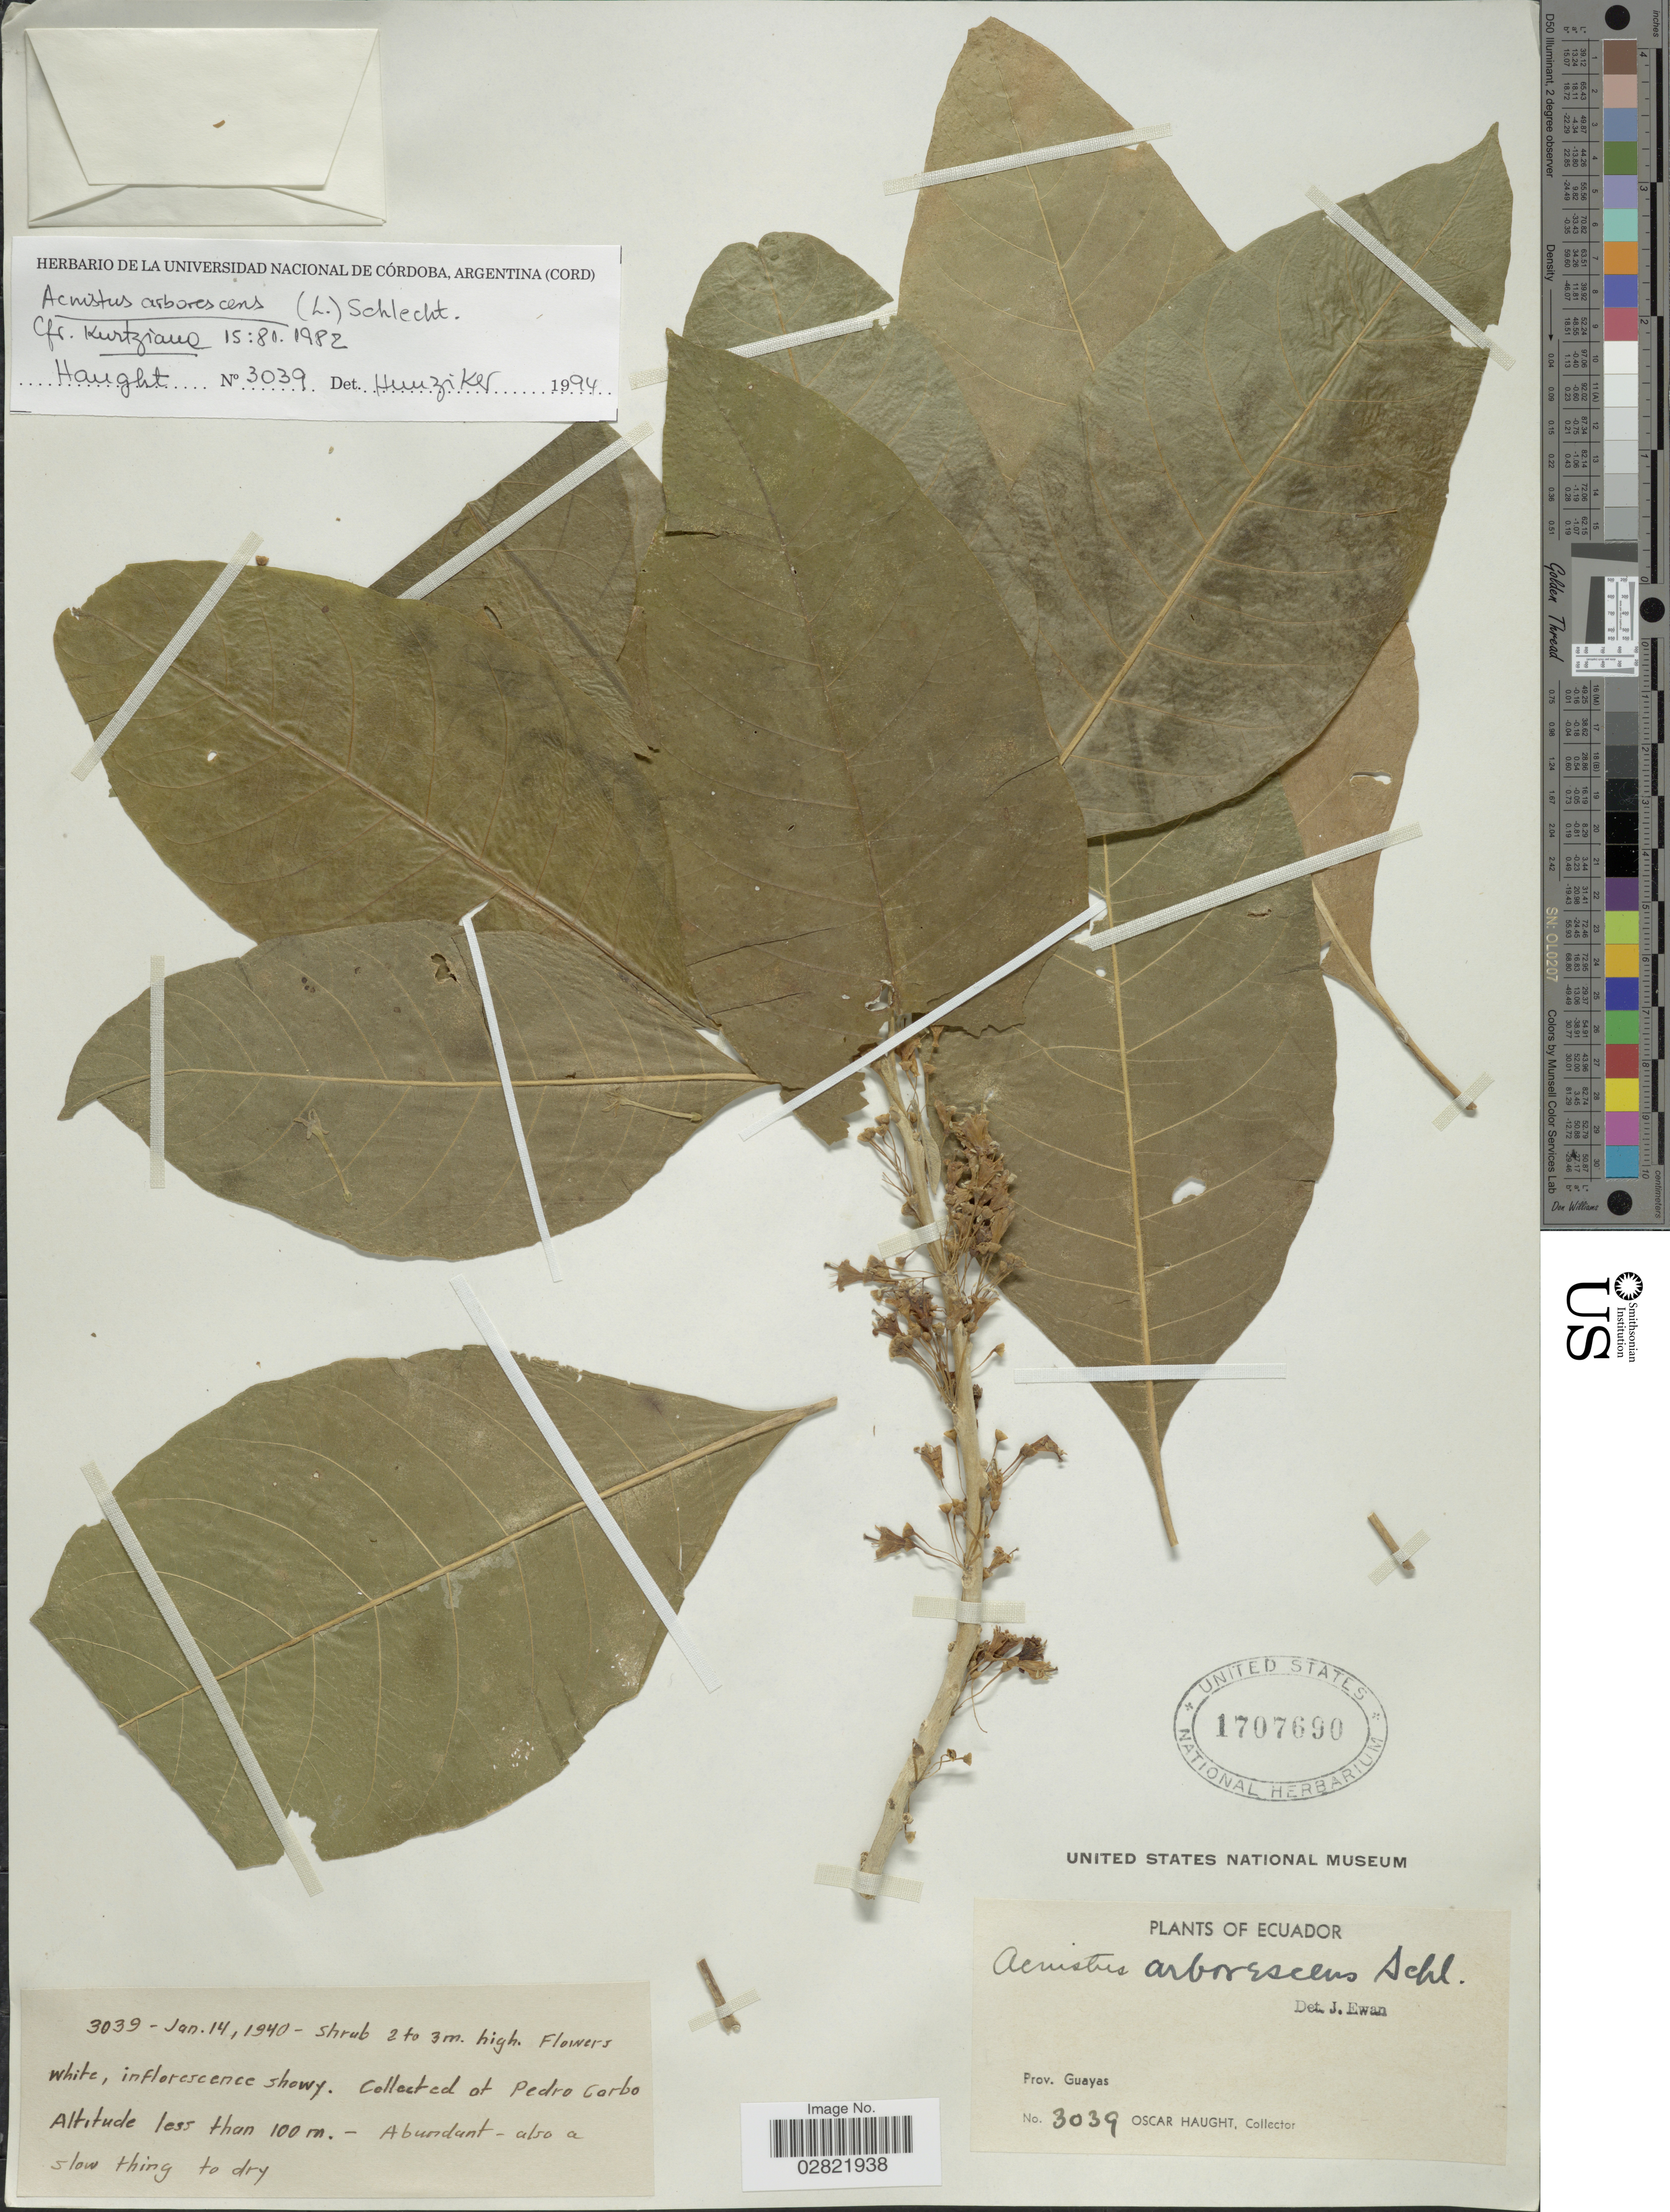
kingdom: Plantae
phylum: Tracheophyta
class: Magnoliopsida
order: Solanales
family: Solanaceae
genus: Acnistus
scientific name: Acnistus arborescens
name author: (L.) Schltdl.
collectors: O. L. Haught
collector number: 3039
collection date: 1940-01-14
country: Ecuador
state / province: Guayas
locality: Pedro Carbo.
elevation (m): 100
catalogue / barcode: US 1707690